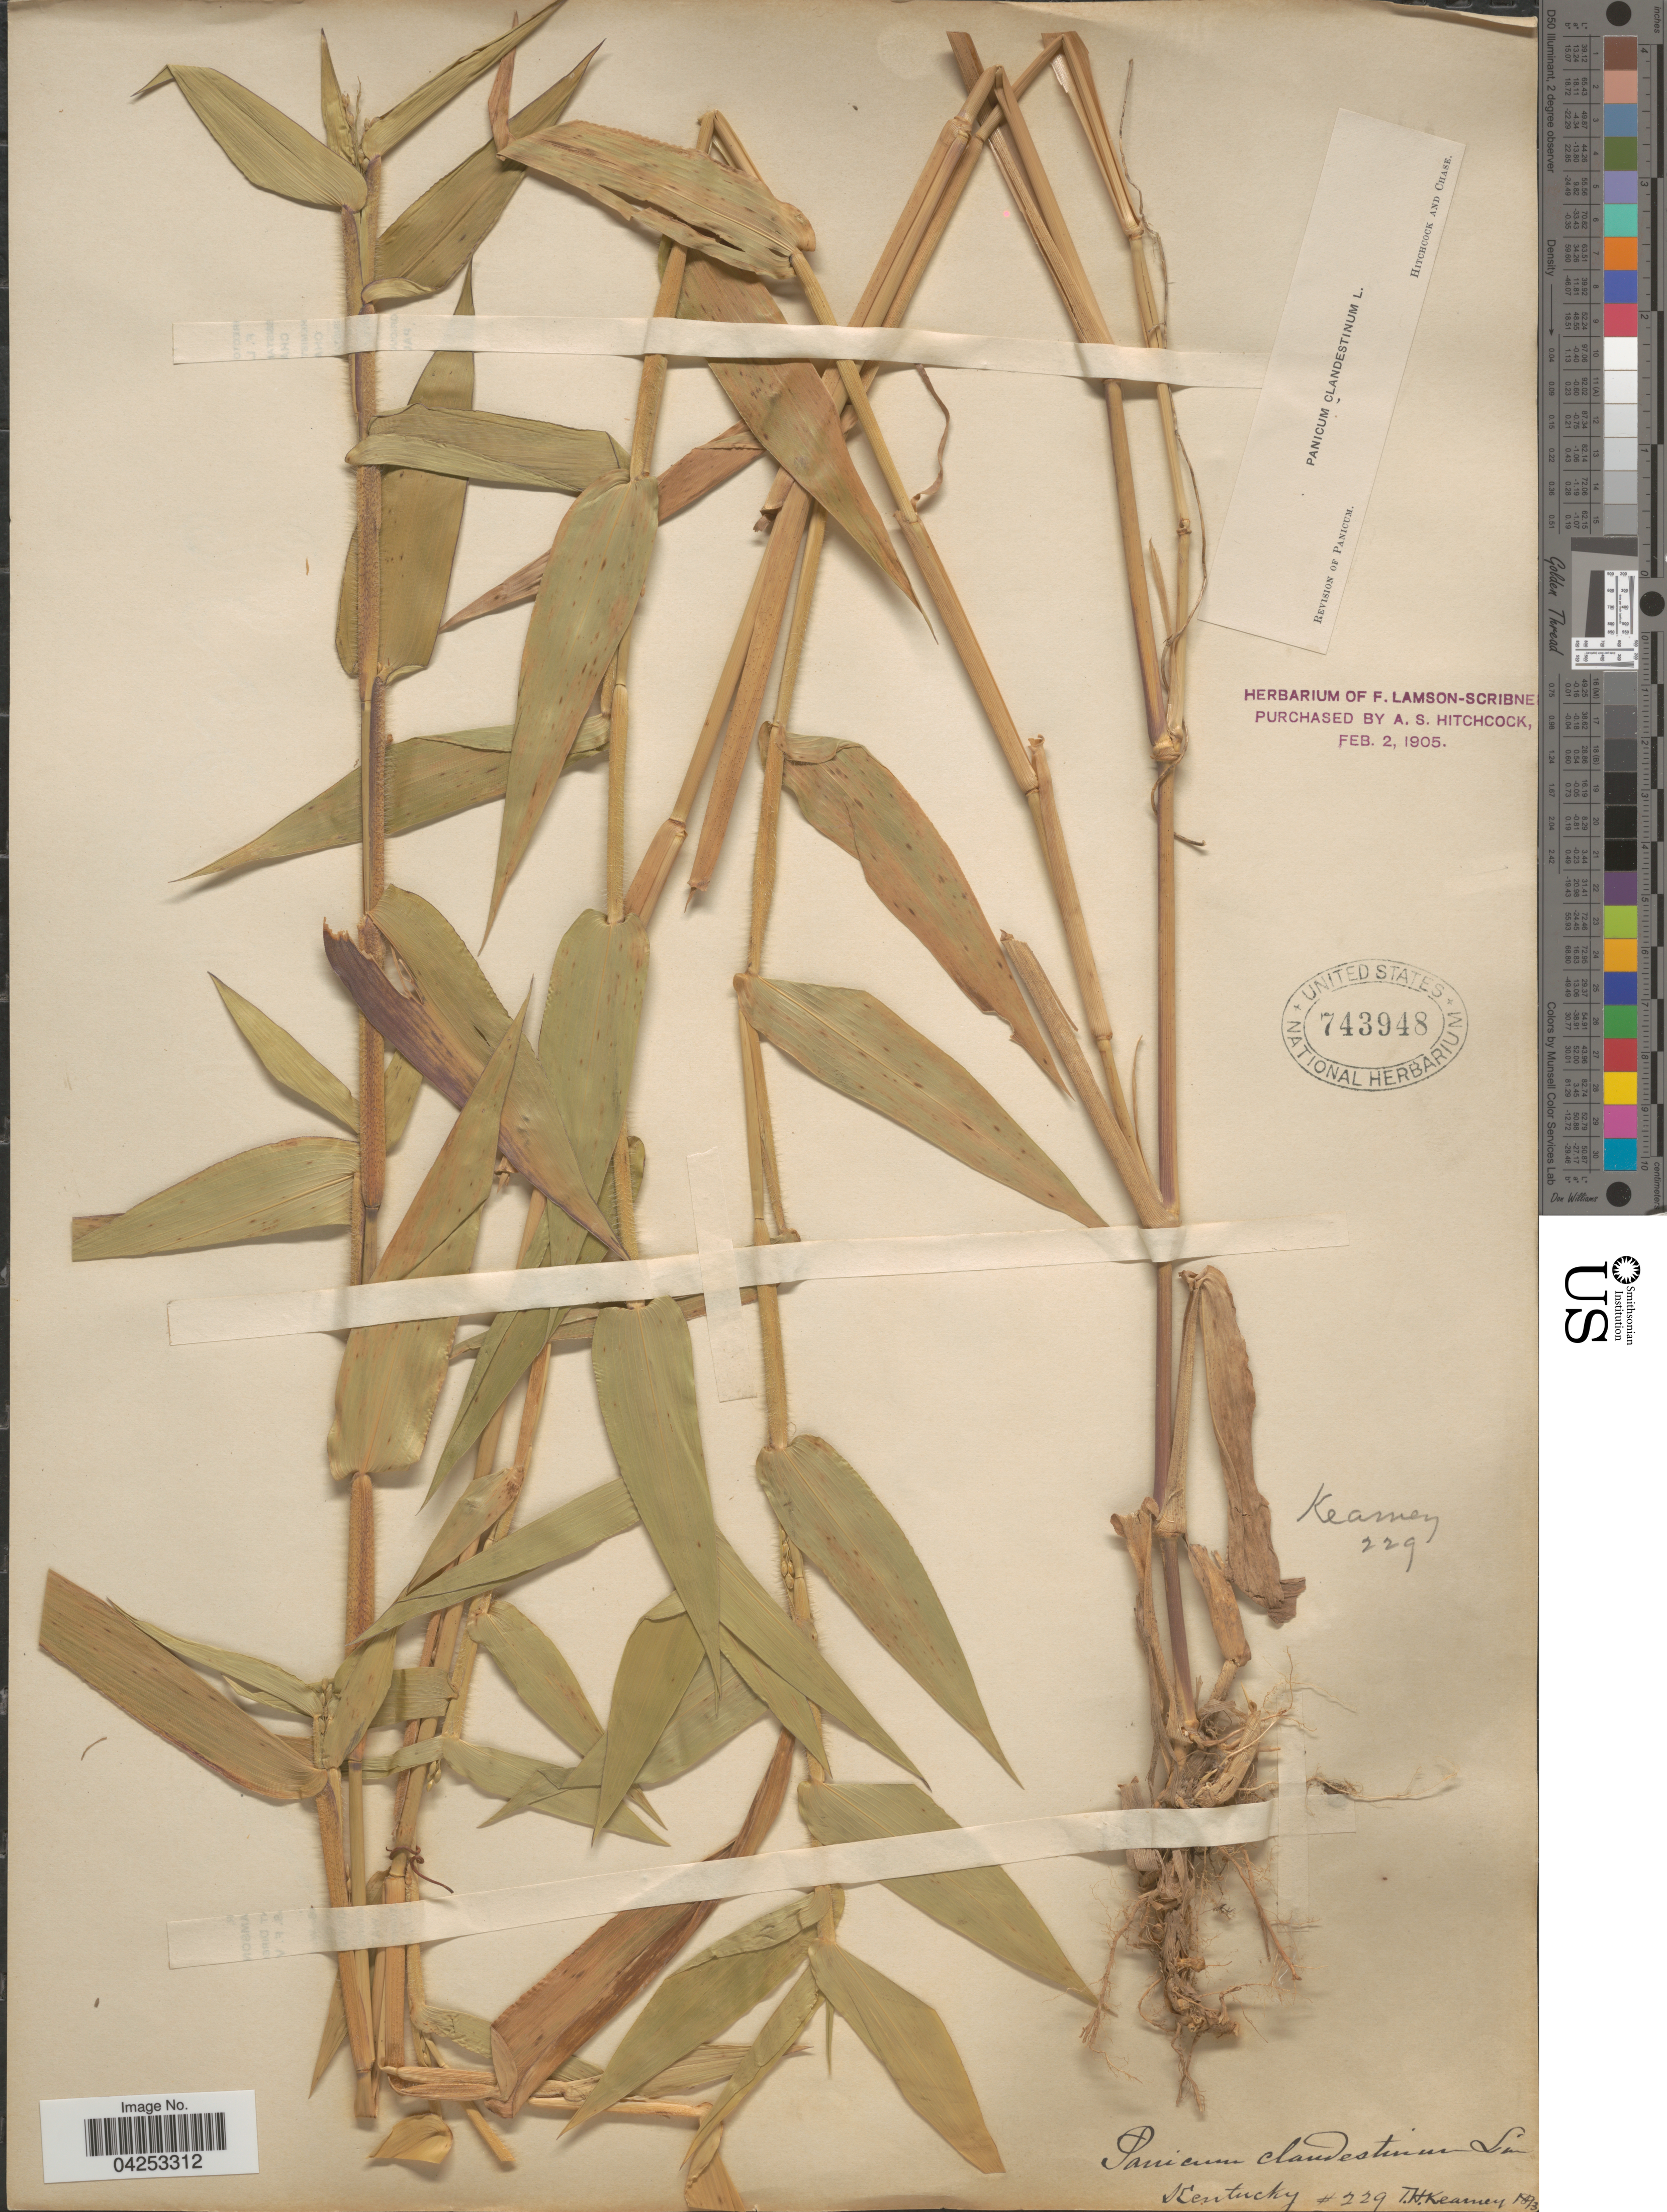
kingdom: Plantae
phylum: Tracheophyta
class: Liliopsida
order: Poales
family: Poaceae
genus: Dichanthelium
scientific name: Dichanthelium clandestinum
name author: (L.) Gould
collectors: T. H. Kearney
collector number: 229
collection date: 1893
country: United States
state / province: Kentucky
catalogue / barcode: US 743948